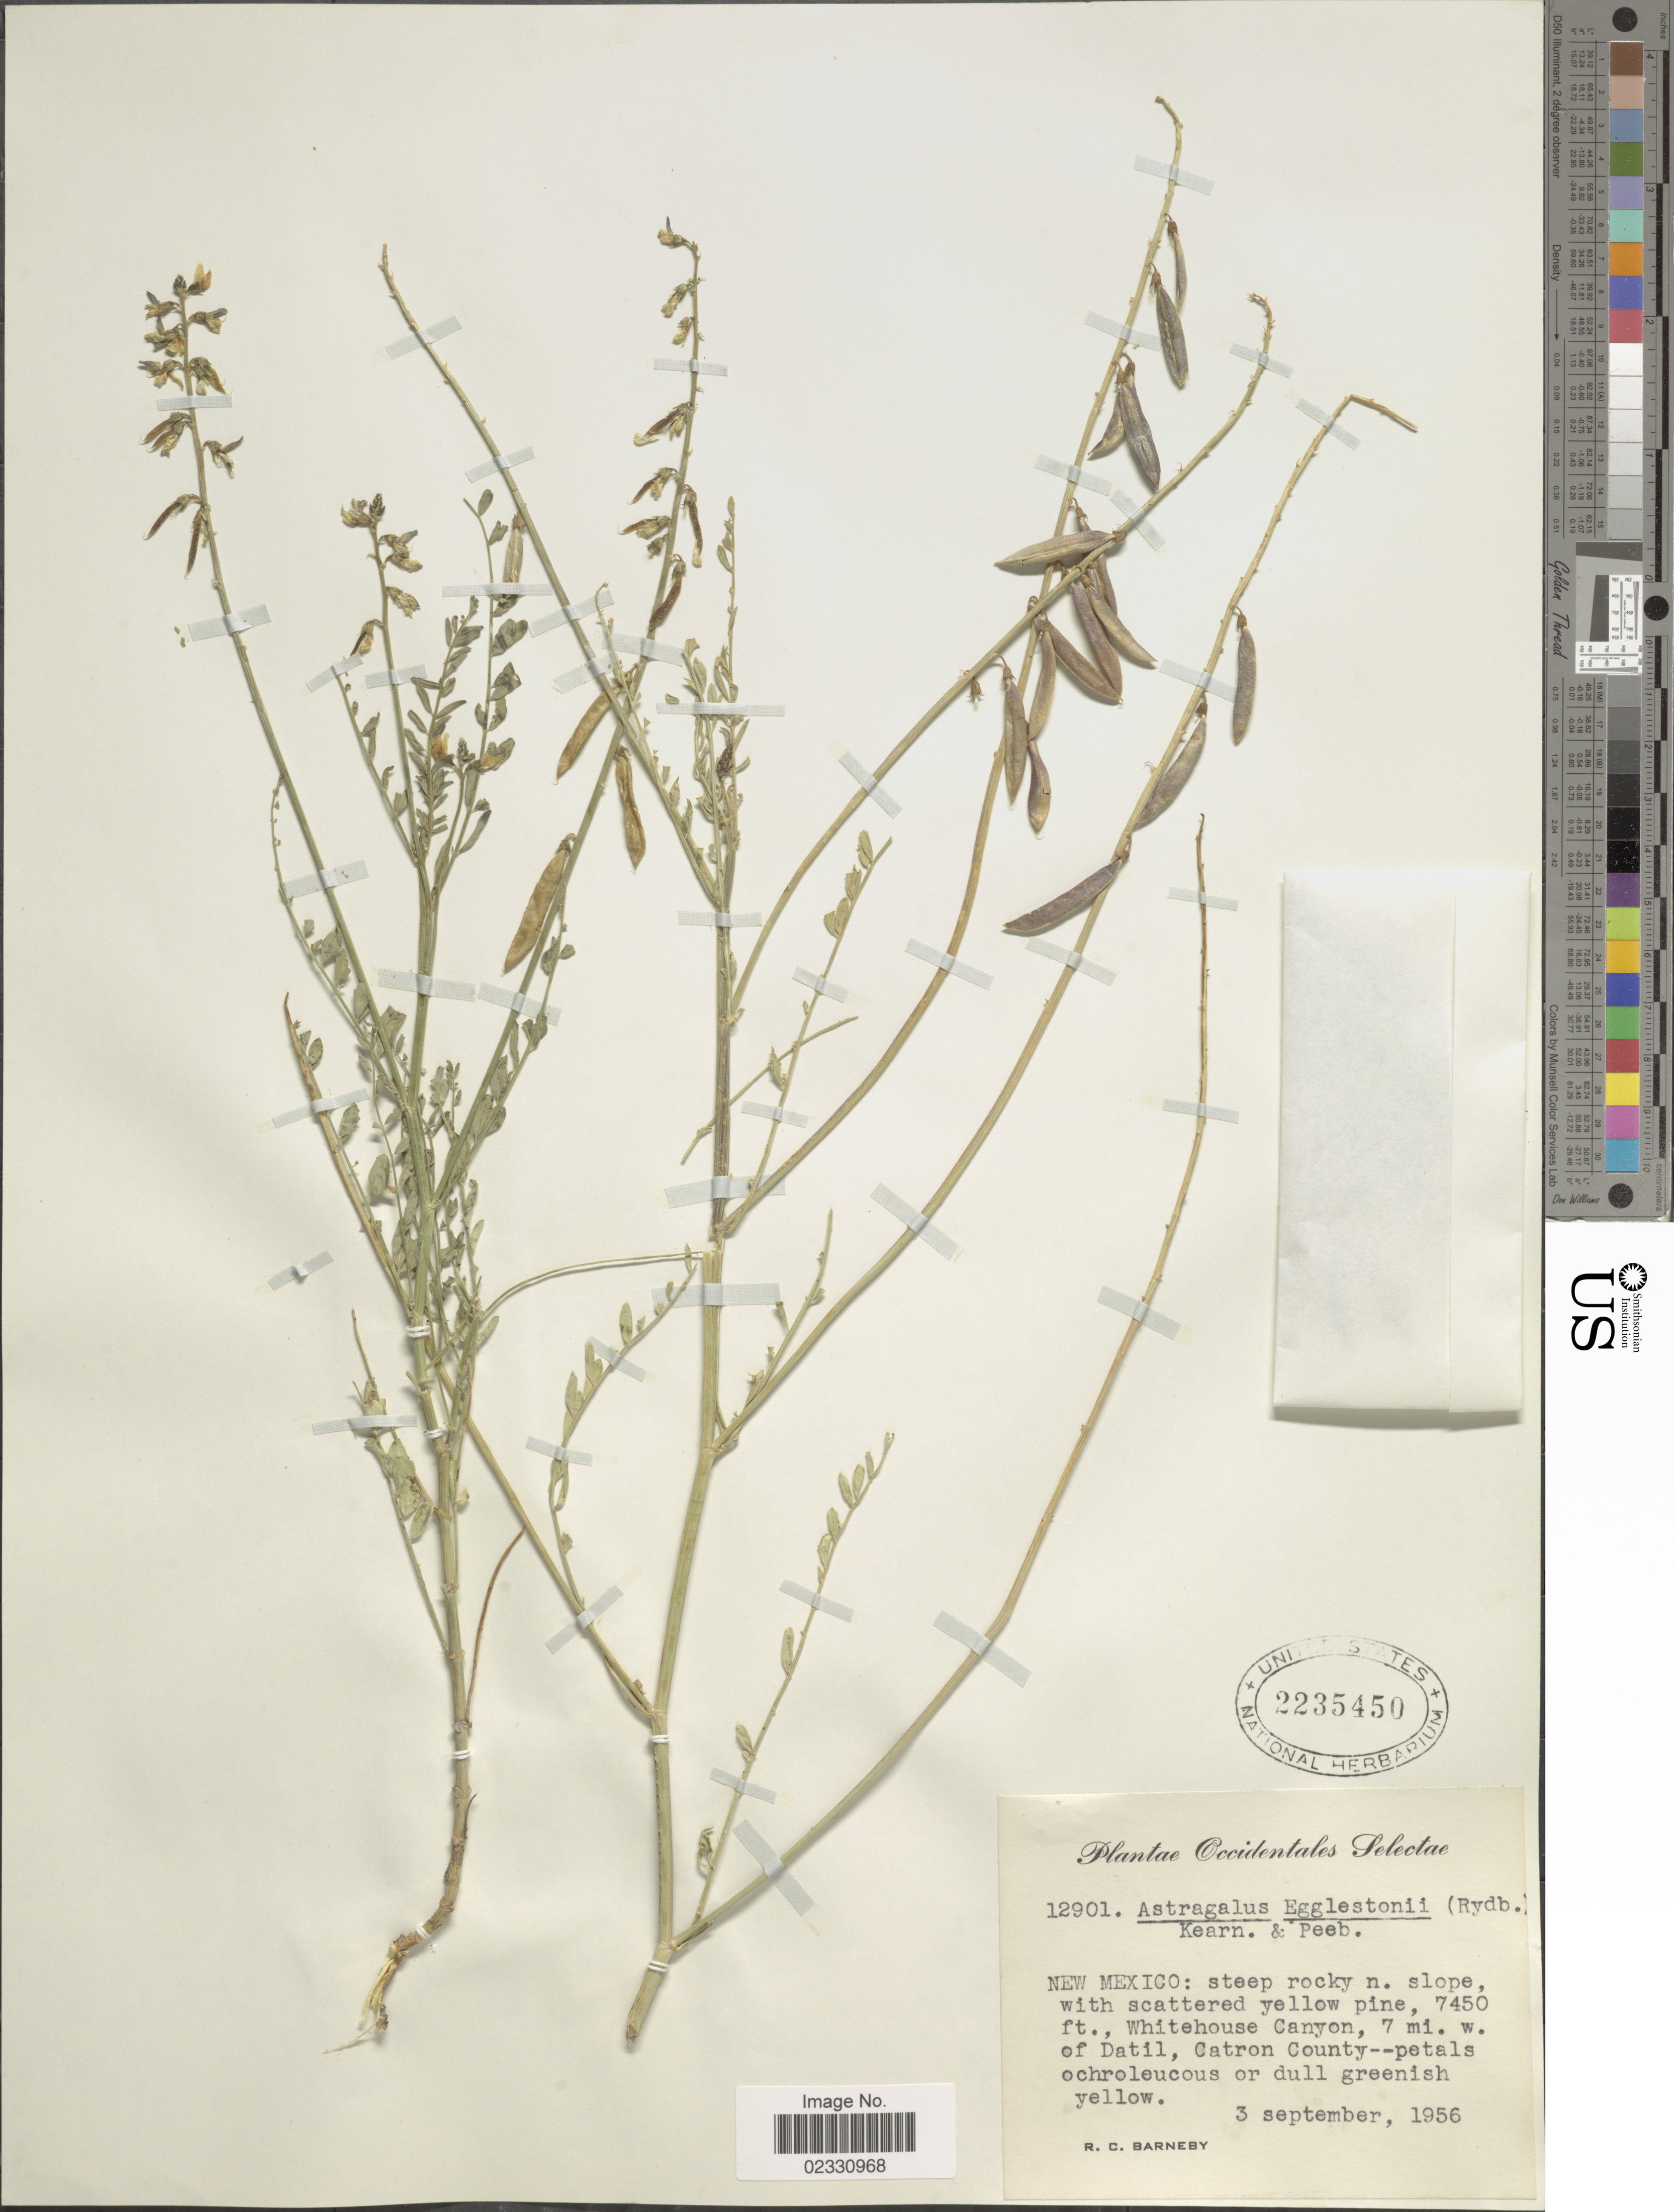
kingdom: Plantae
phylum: Tracheophyta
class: Magnoliopsida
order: Fabales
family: Fabaceae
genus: Astragalus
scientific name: Astragalus egglestonii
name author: (Rydb.) Kearney & Peebles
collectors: R. C. Barneby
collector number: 12901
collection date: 1956-09-03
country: United States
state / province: New Mexico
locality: Occidentales Selectae, steep rocky n slope, Whitehouse Canyon, 7 mi w of Datil, Catron County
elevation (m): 2271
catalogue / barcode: US 2235450